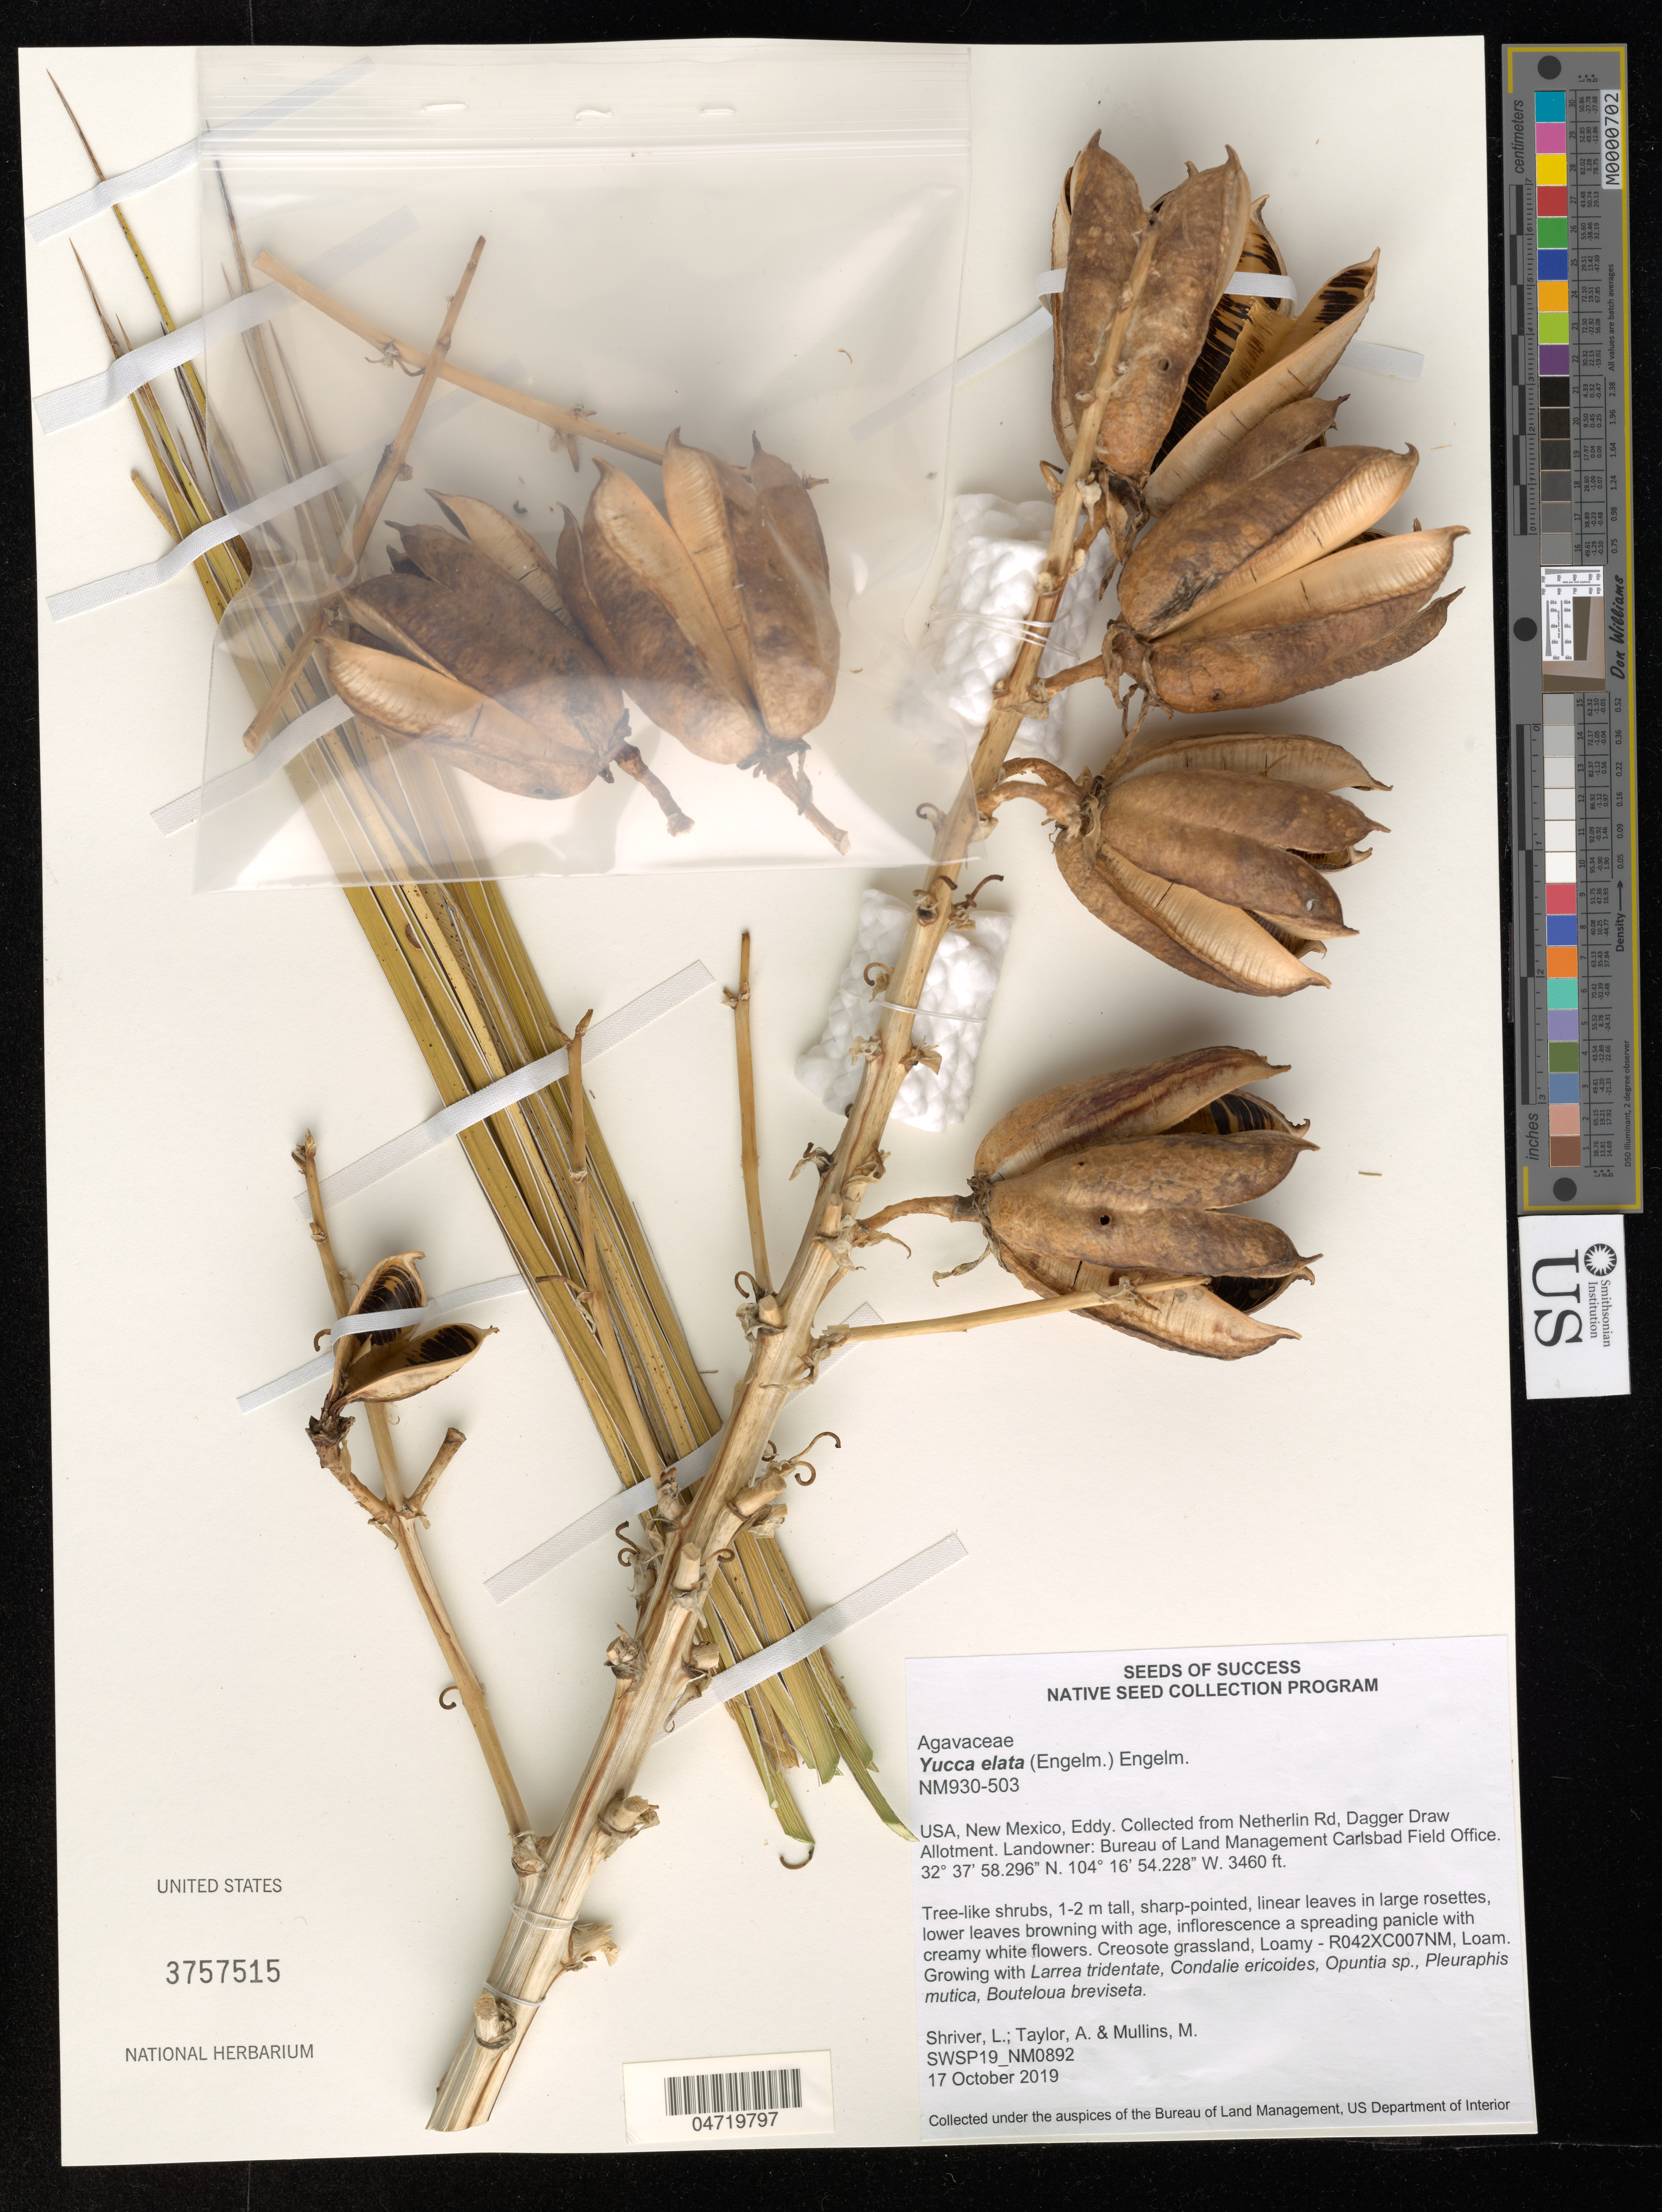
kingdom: Plantae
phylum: Tracheophyta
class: Liliopsida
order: Asparagales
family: Asparagaceae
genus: Yucca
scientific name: Yucca elata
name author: (Engelm.) Engelm.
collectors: L. Shriver, A. Taylor & M. Mullins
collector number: SWSP19_NM0892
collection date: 2019-10-17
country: United States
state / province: New Mexico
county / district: Eddy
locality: Netherlin Rd, Dagger Draw Allotment, BLM, Carlsbad Field Office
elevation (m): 1055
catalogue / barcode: US 3757515